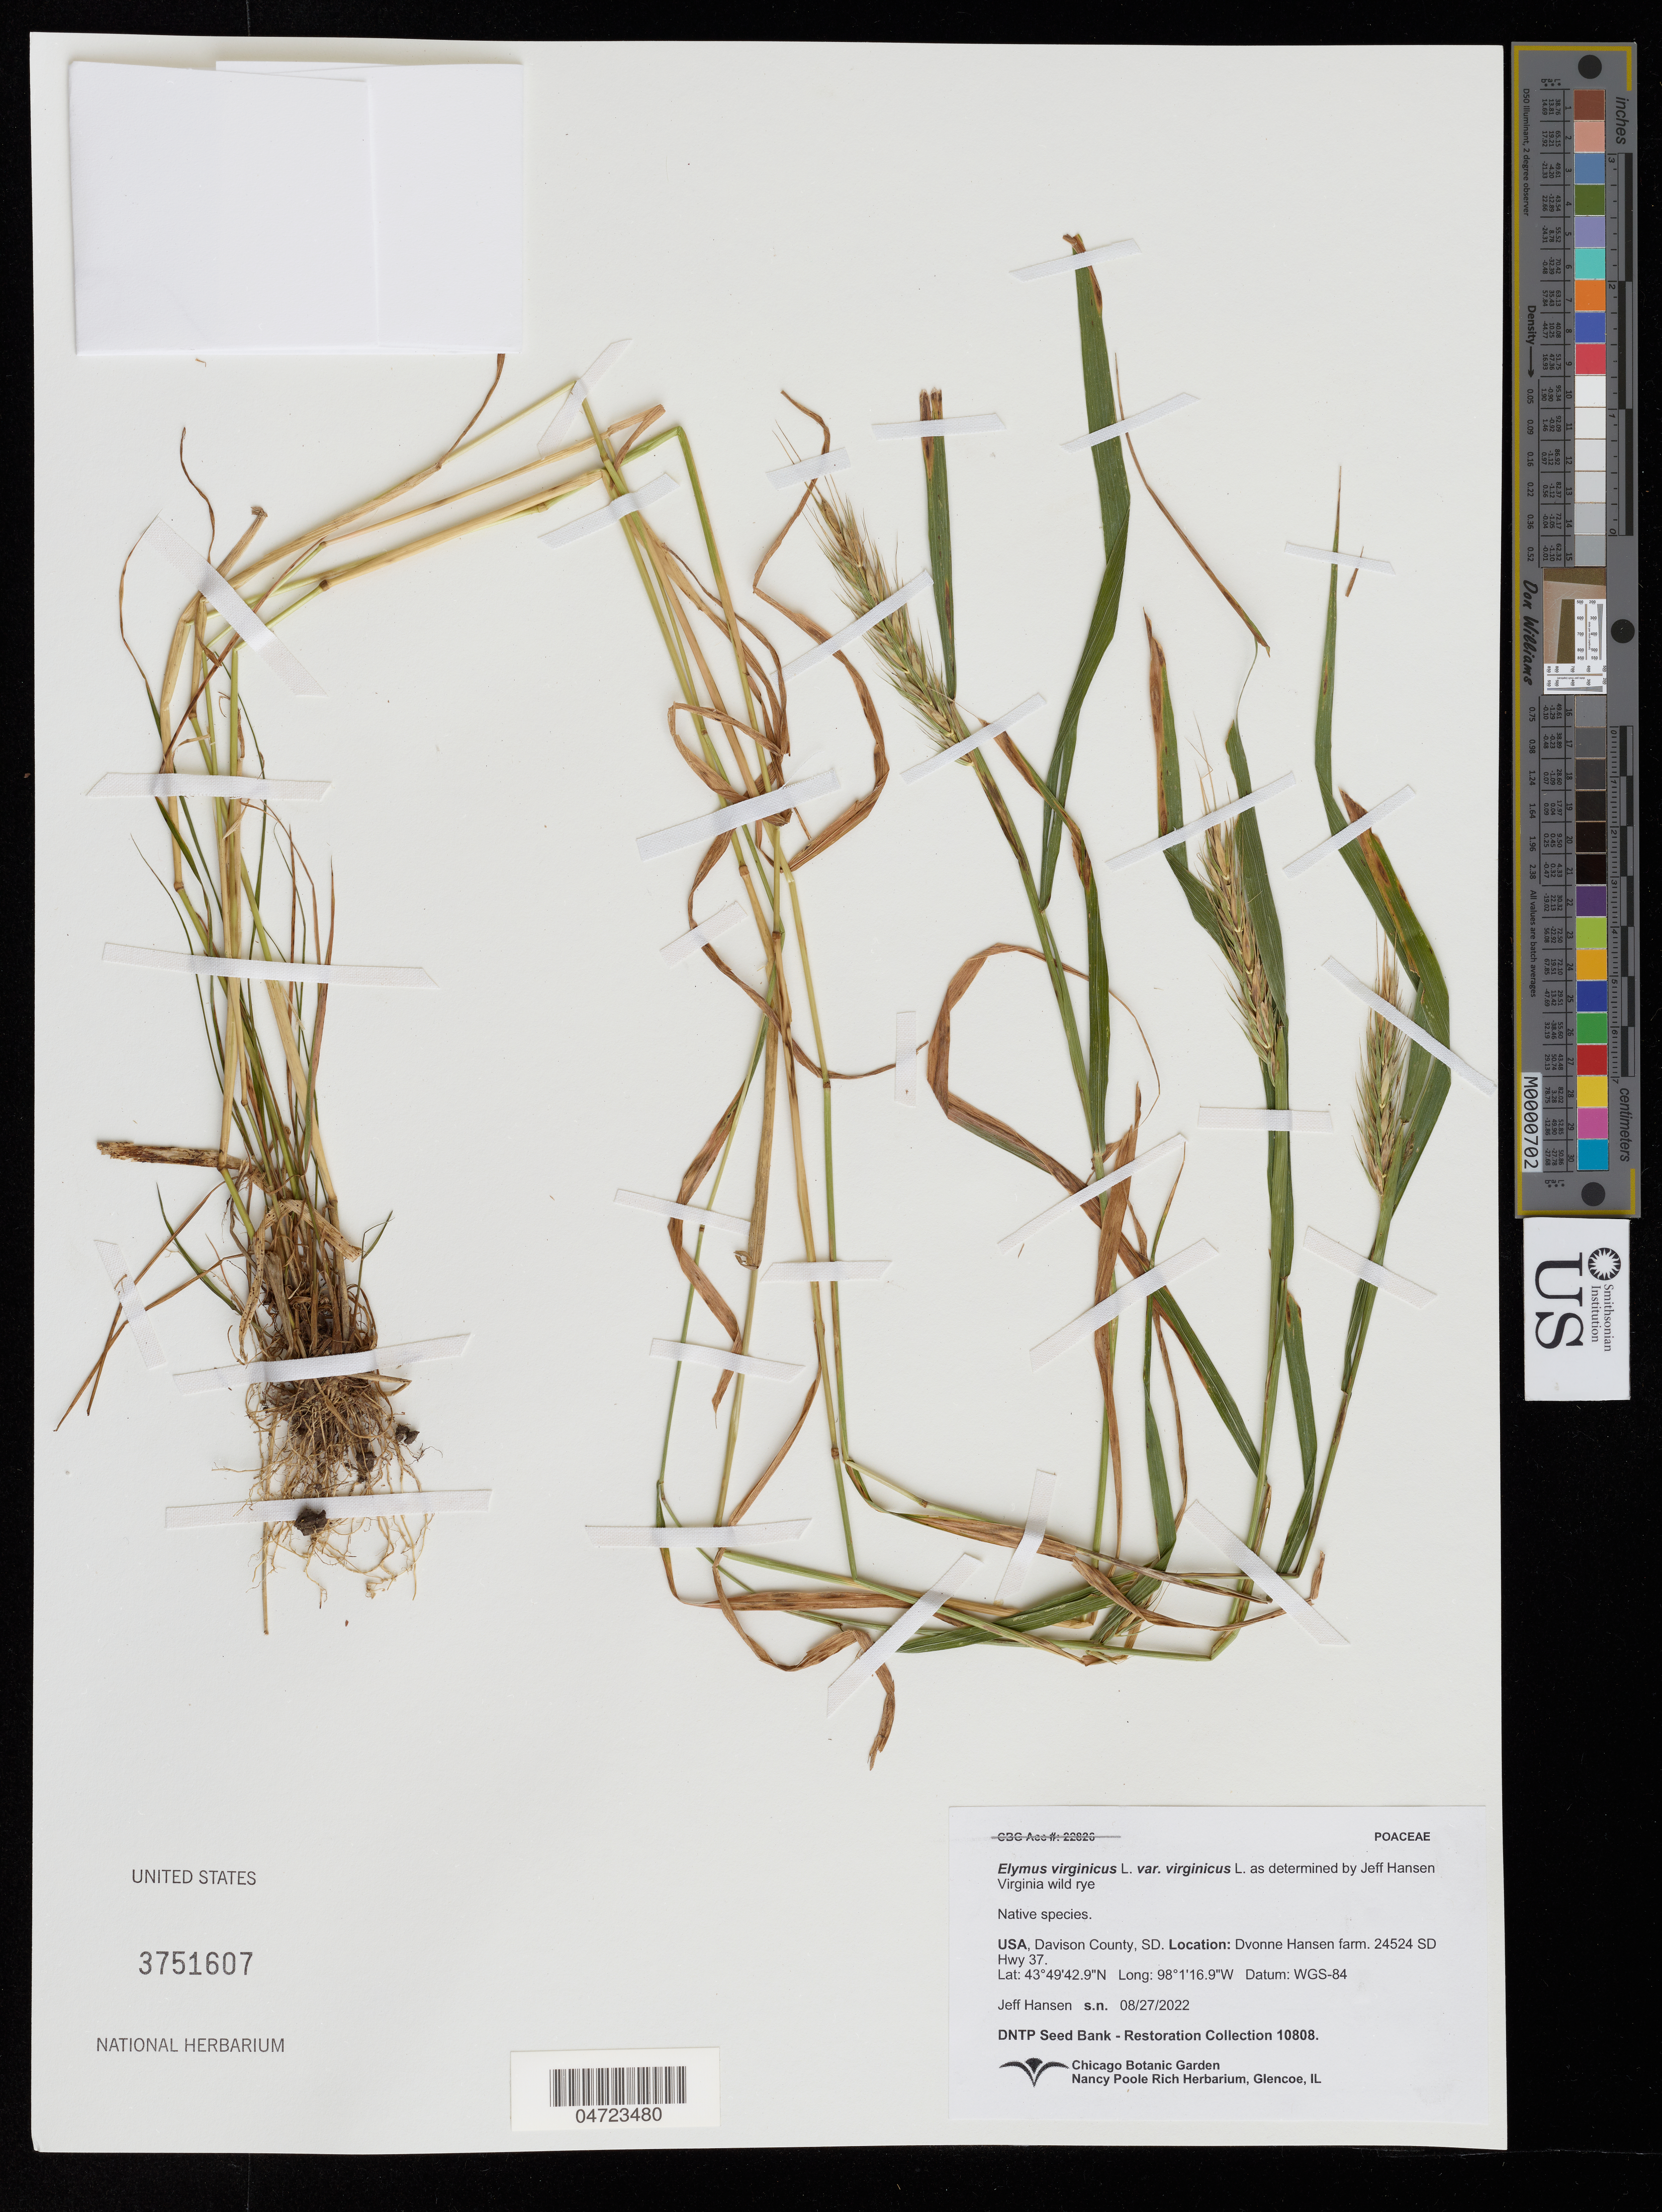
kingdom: Plantae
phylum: Tracheophyta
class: Liliopsida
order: Poales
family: Poaceae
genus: Elymus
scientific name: Elymus virginicus var. virginicus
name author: L.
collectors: J. Hansen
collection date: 2022-08-27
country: United States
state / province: South Dakota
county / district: Davison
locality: Davison County. Dvonne Hansen farm. 24524 SD Hwy 37.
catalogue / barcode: US 3751607